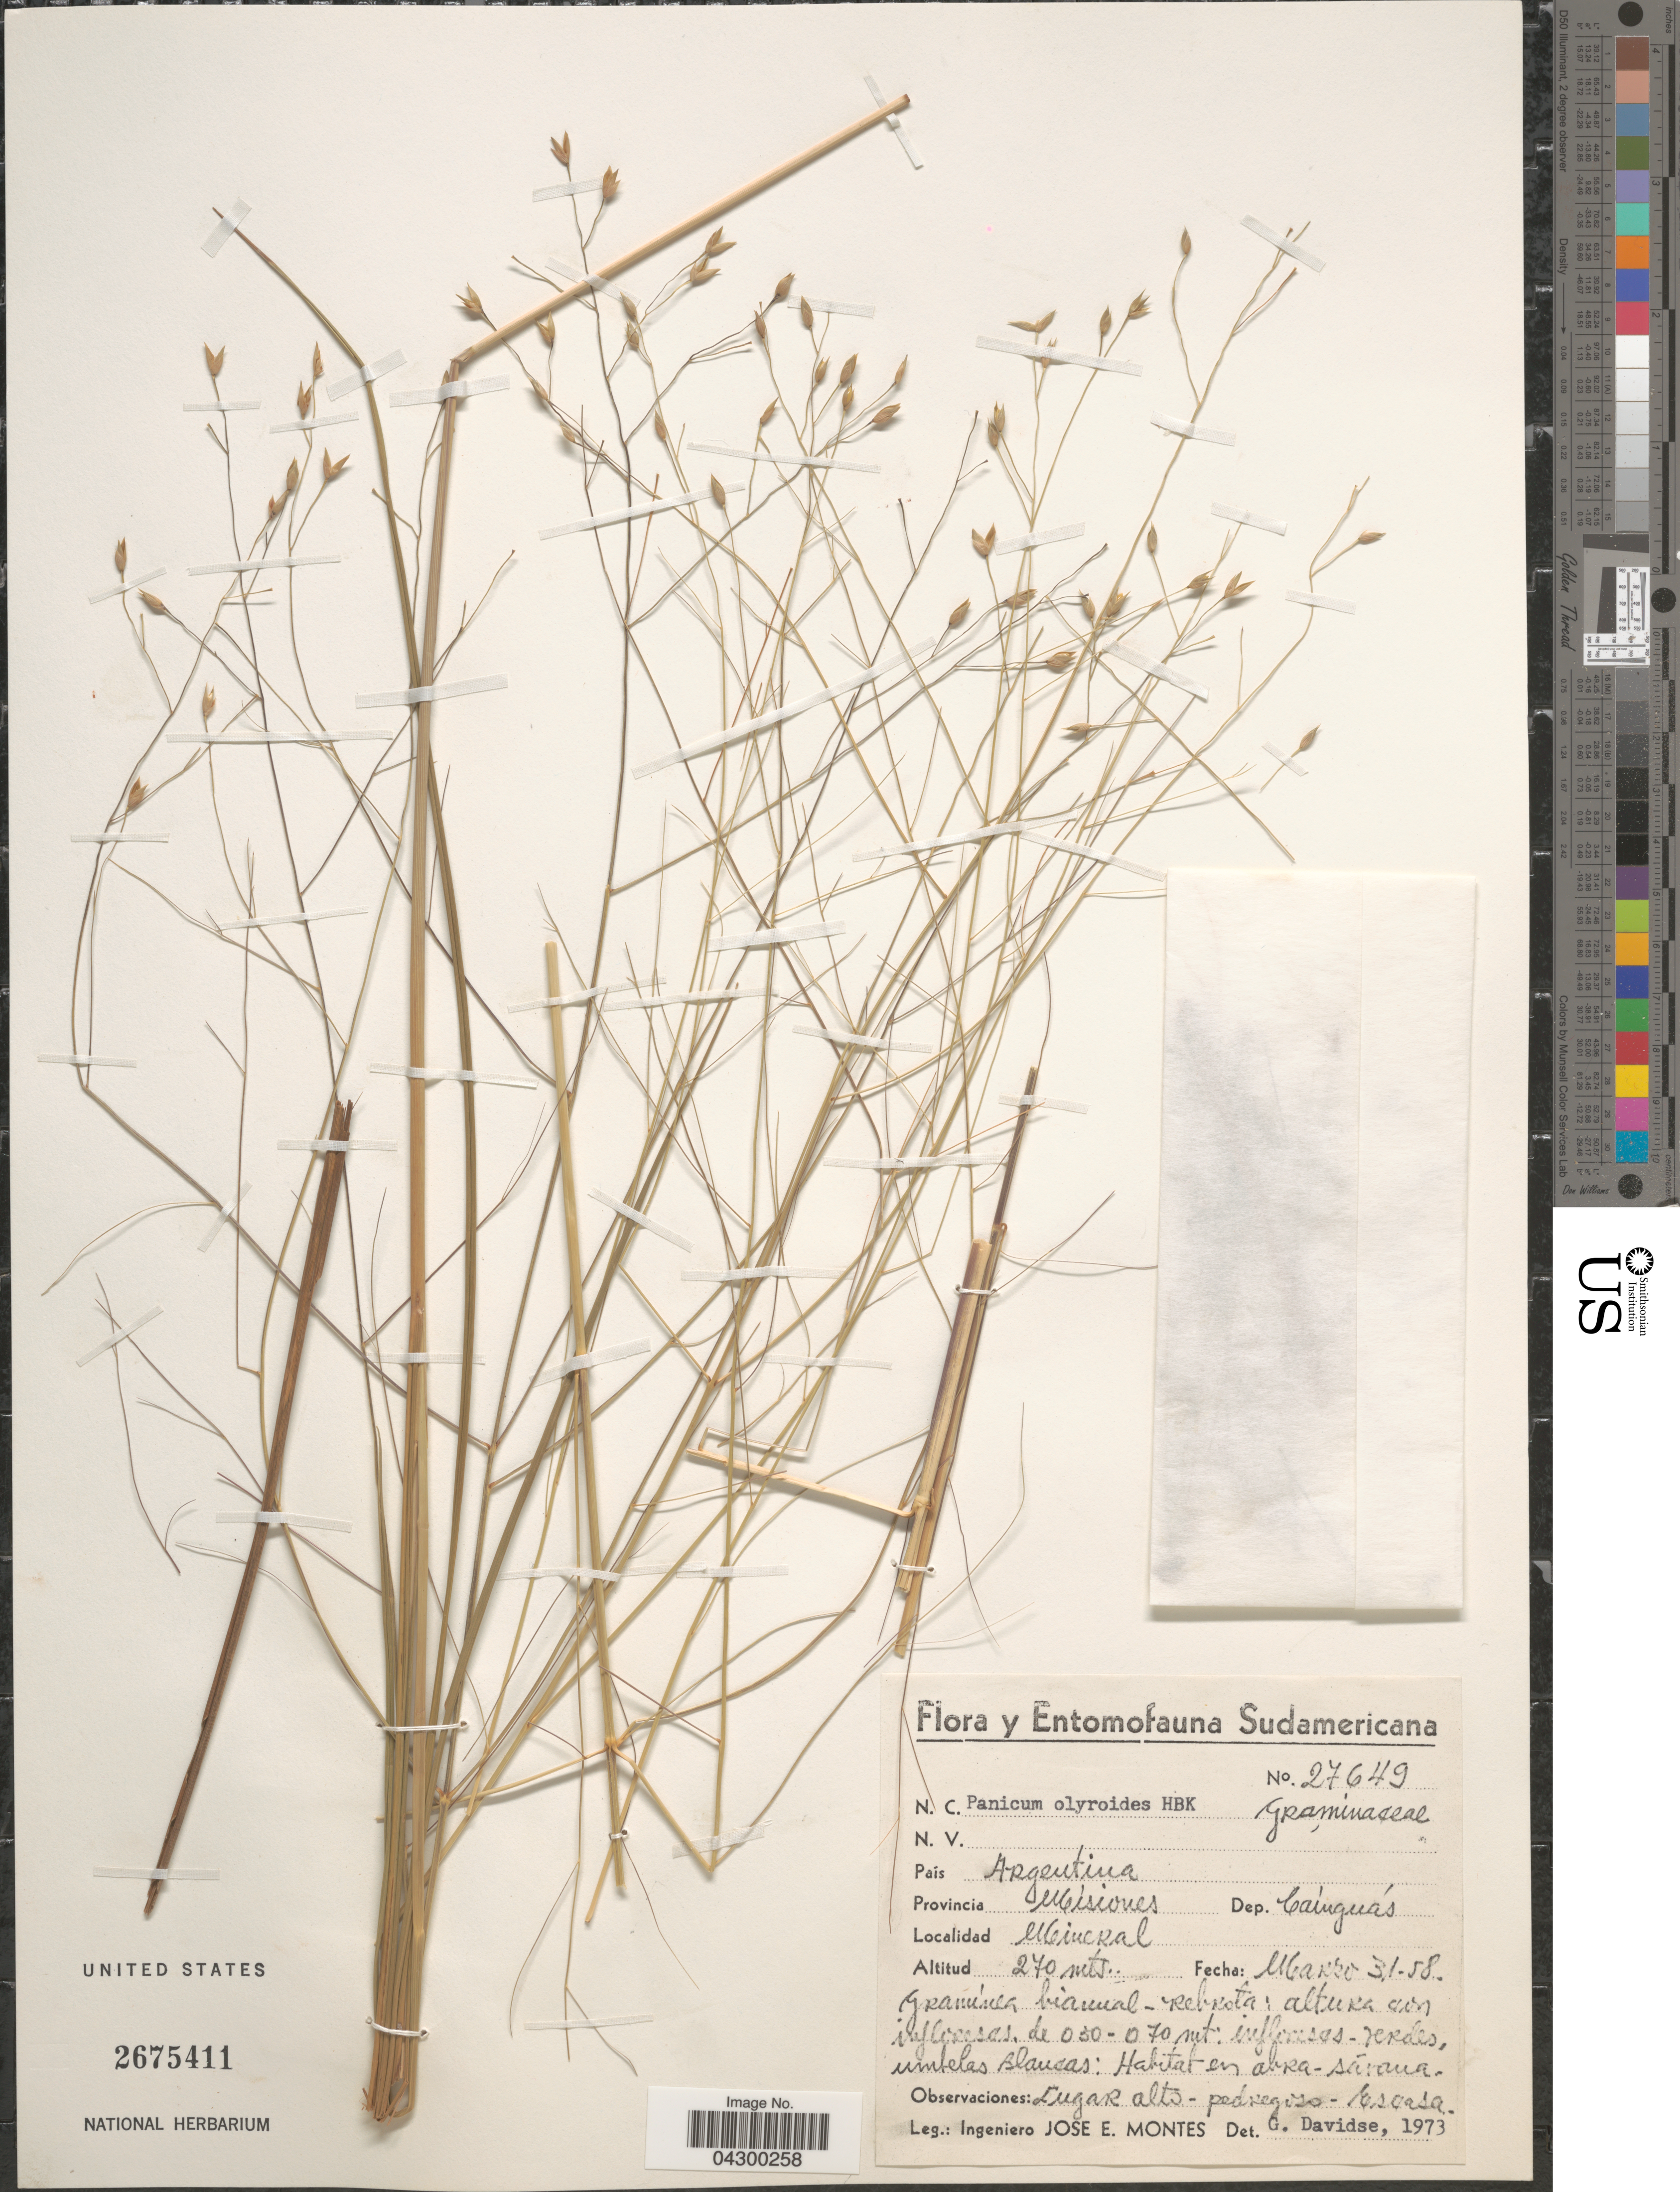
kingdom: Plantae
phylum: Tracheophyta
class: Liliopsida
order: Poales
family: Poaceae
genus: Panicum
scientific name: Panicum olyroides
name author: Kunth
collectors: J. E. Montes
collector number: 27649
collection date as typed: Transcribed d/m/y: 31/3/58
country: Argentina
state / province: Misiones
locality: Dep. Cainguás. Mineral.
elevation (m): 270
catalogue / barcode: US 2675411